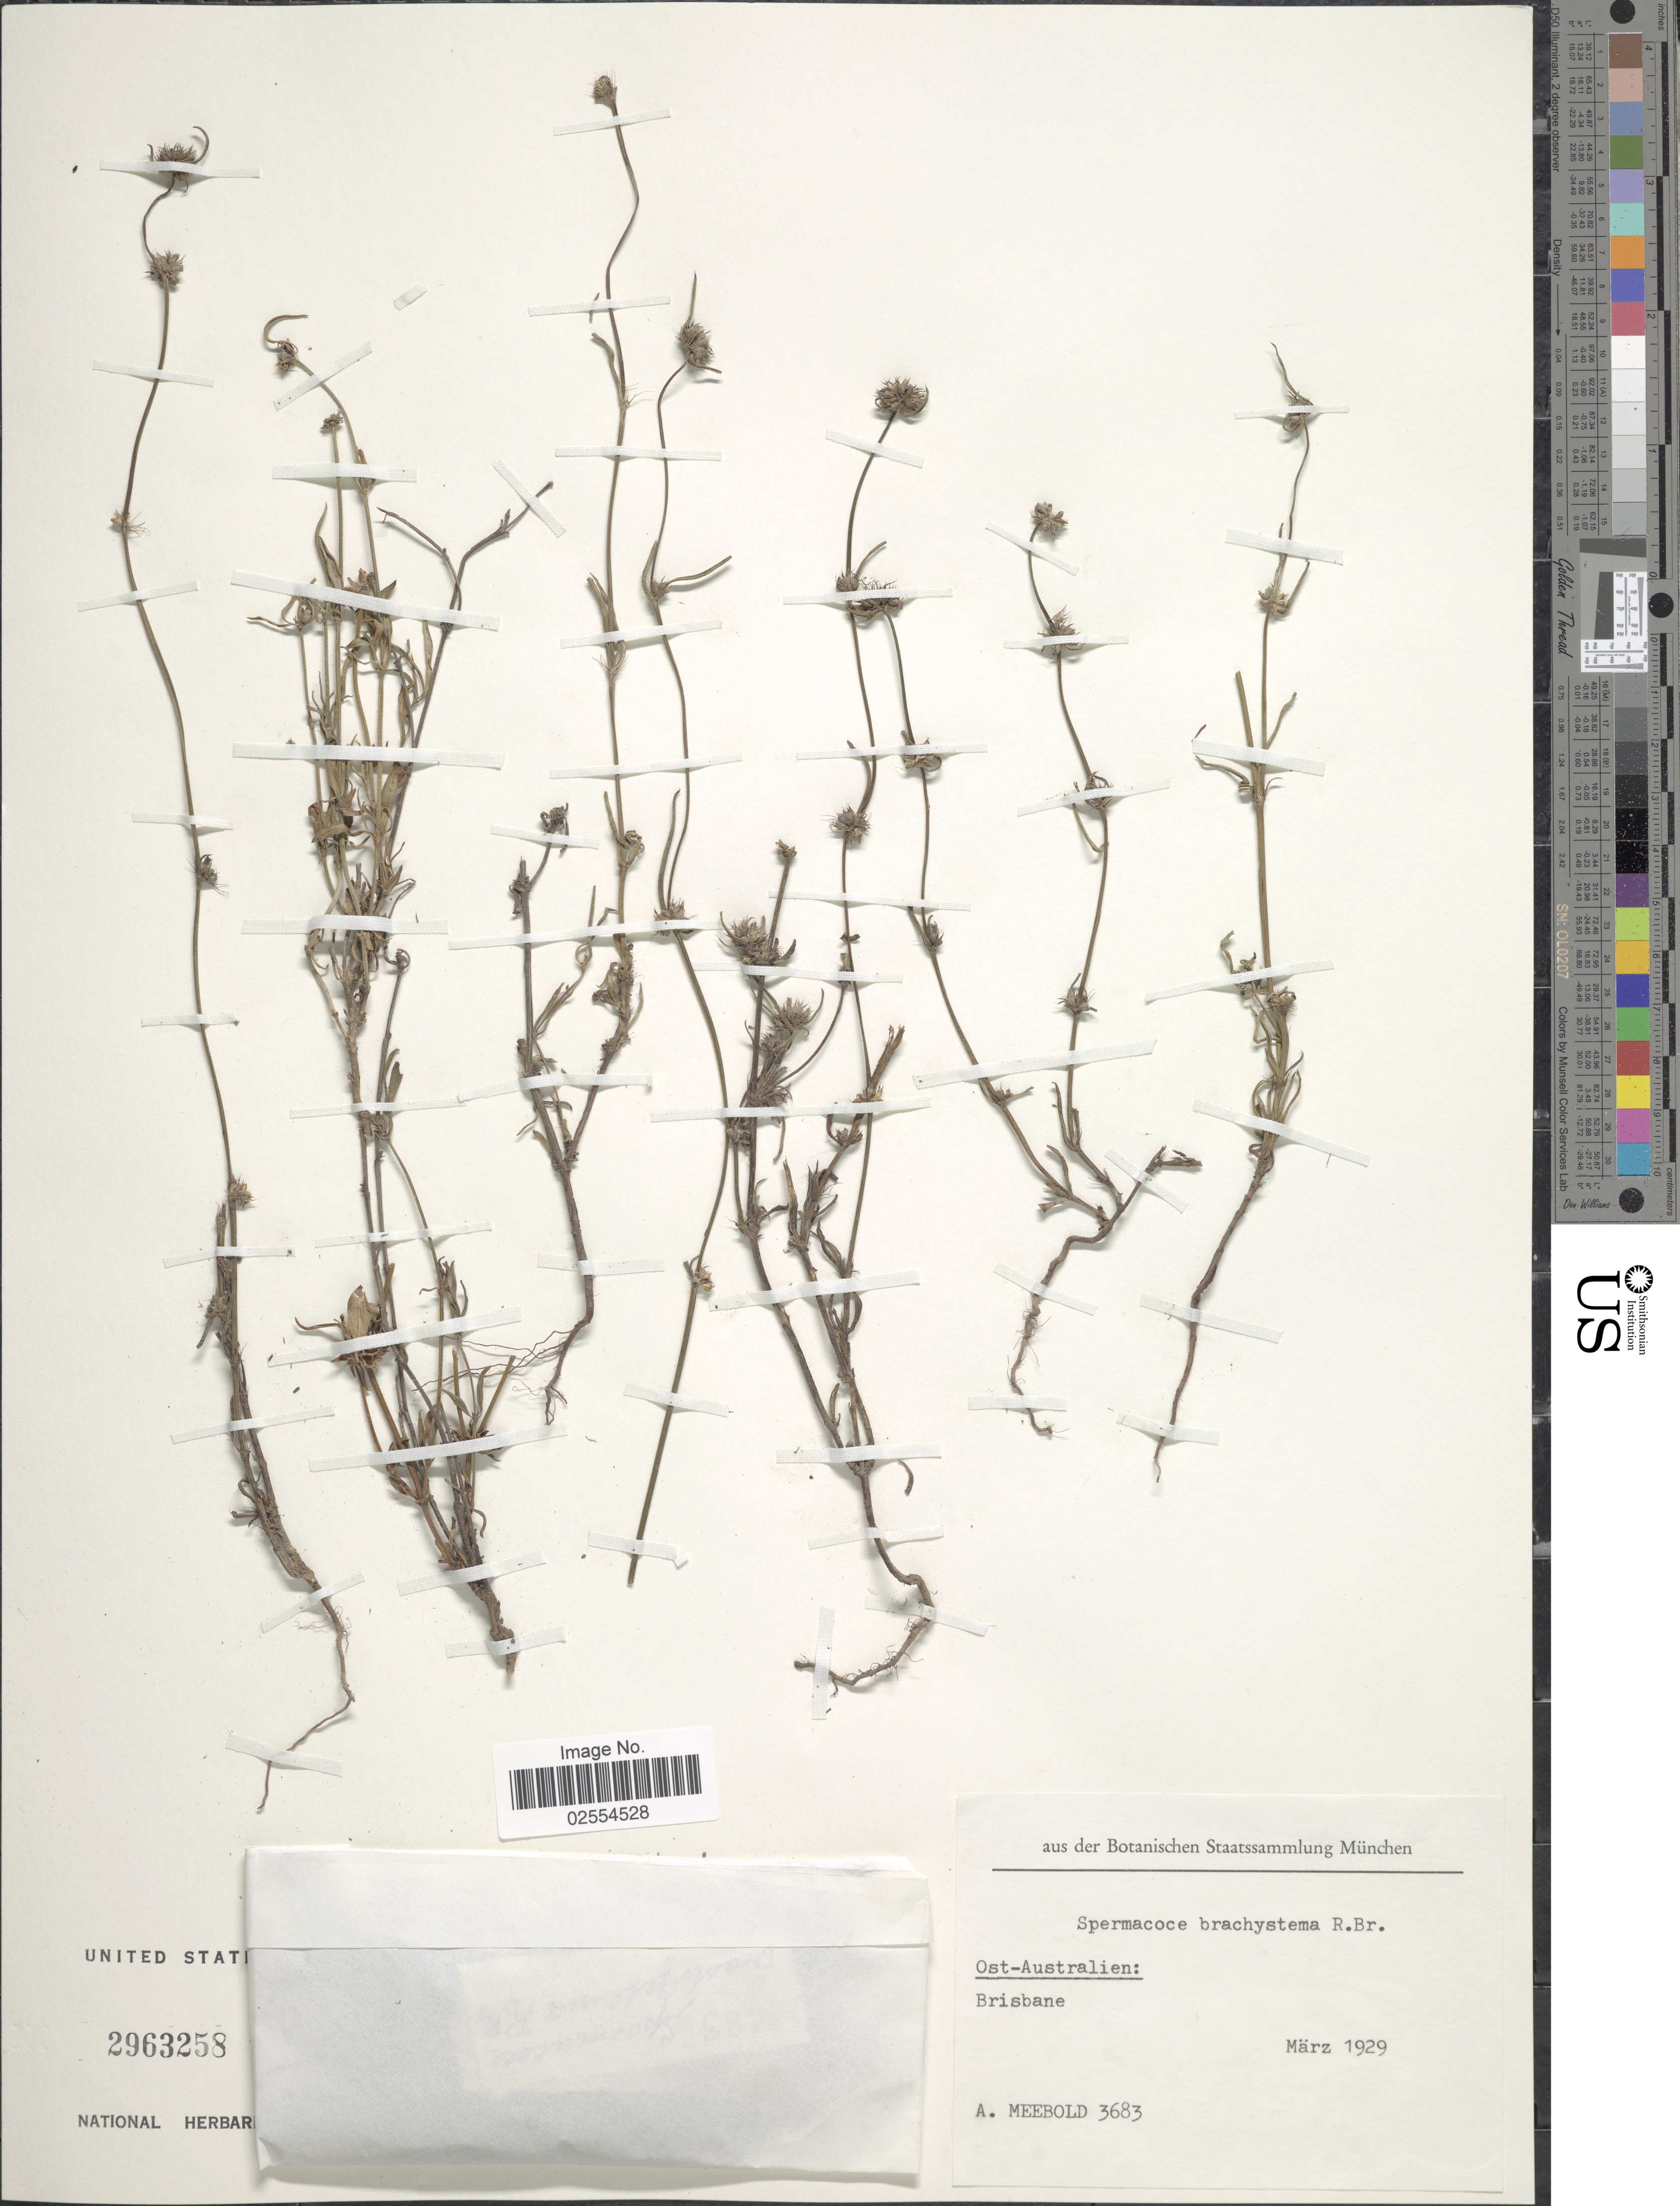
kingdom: Plantae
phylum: Tracheophyta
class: Magnoliopsida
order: Gentianales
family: Rubiaceae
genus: Spermacoce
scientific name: Spermacoce brachystema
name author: R. Br. ex Benth.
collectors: A. Meebold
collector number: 3683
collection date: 1929-03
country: Australia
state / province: Queensland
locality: Ost-Australien: Brisbane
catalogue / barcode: US 2963258